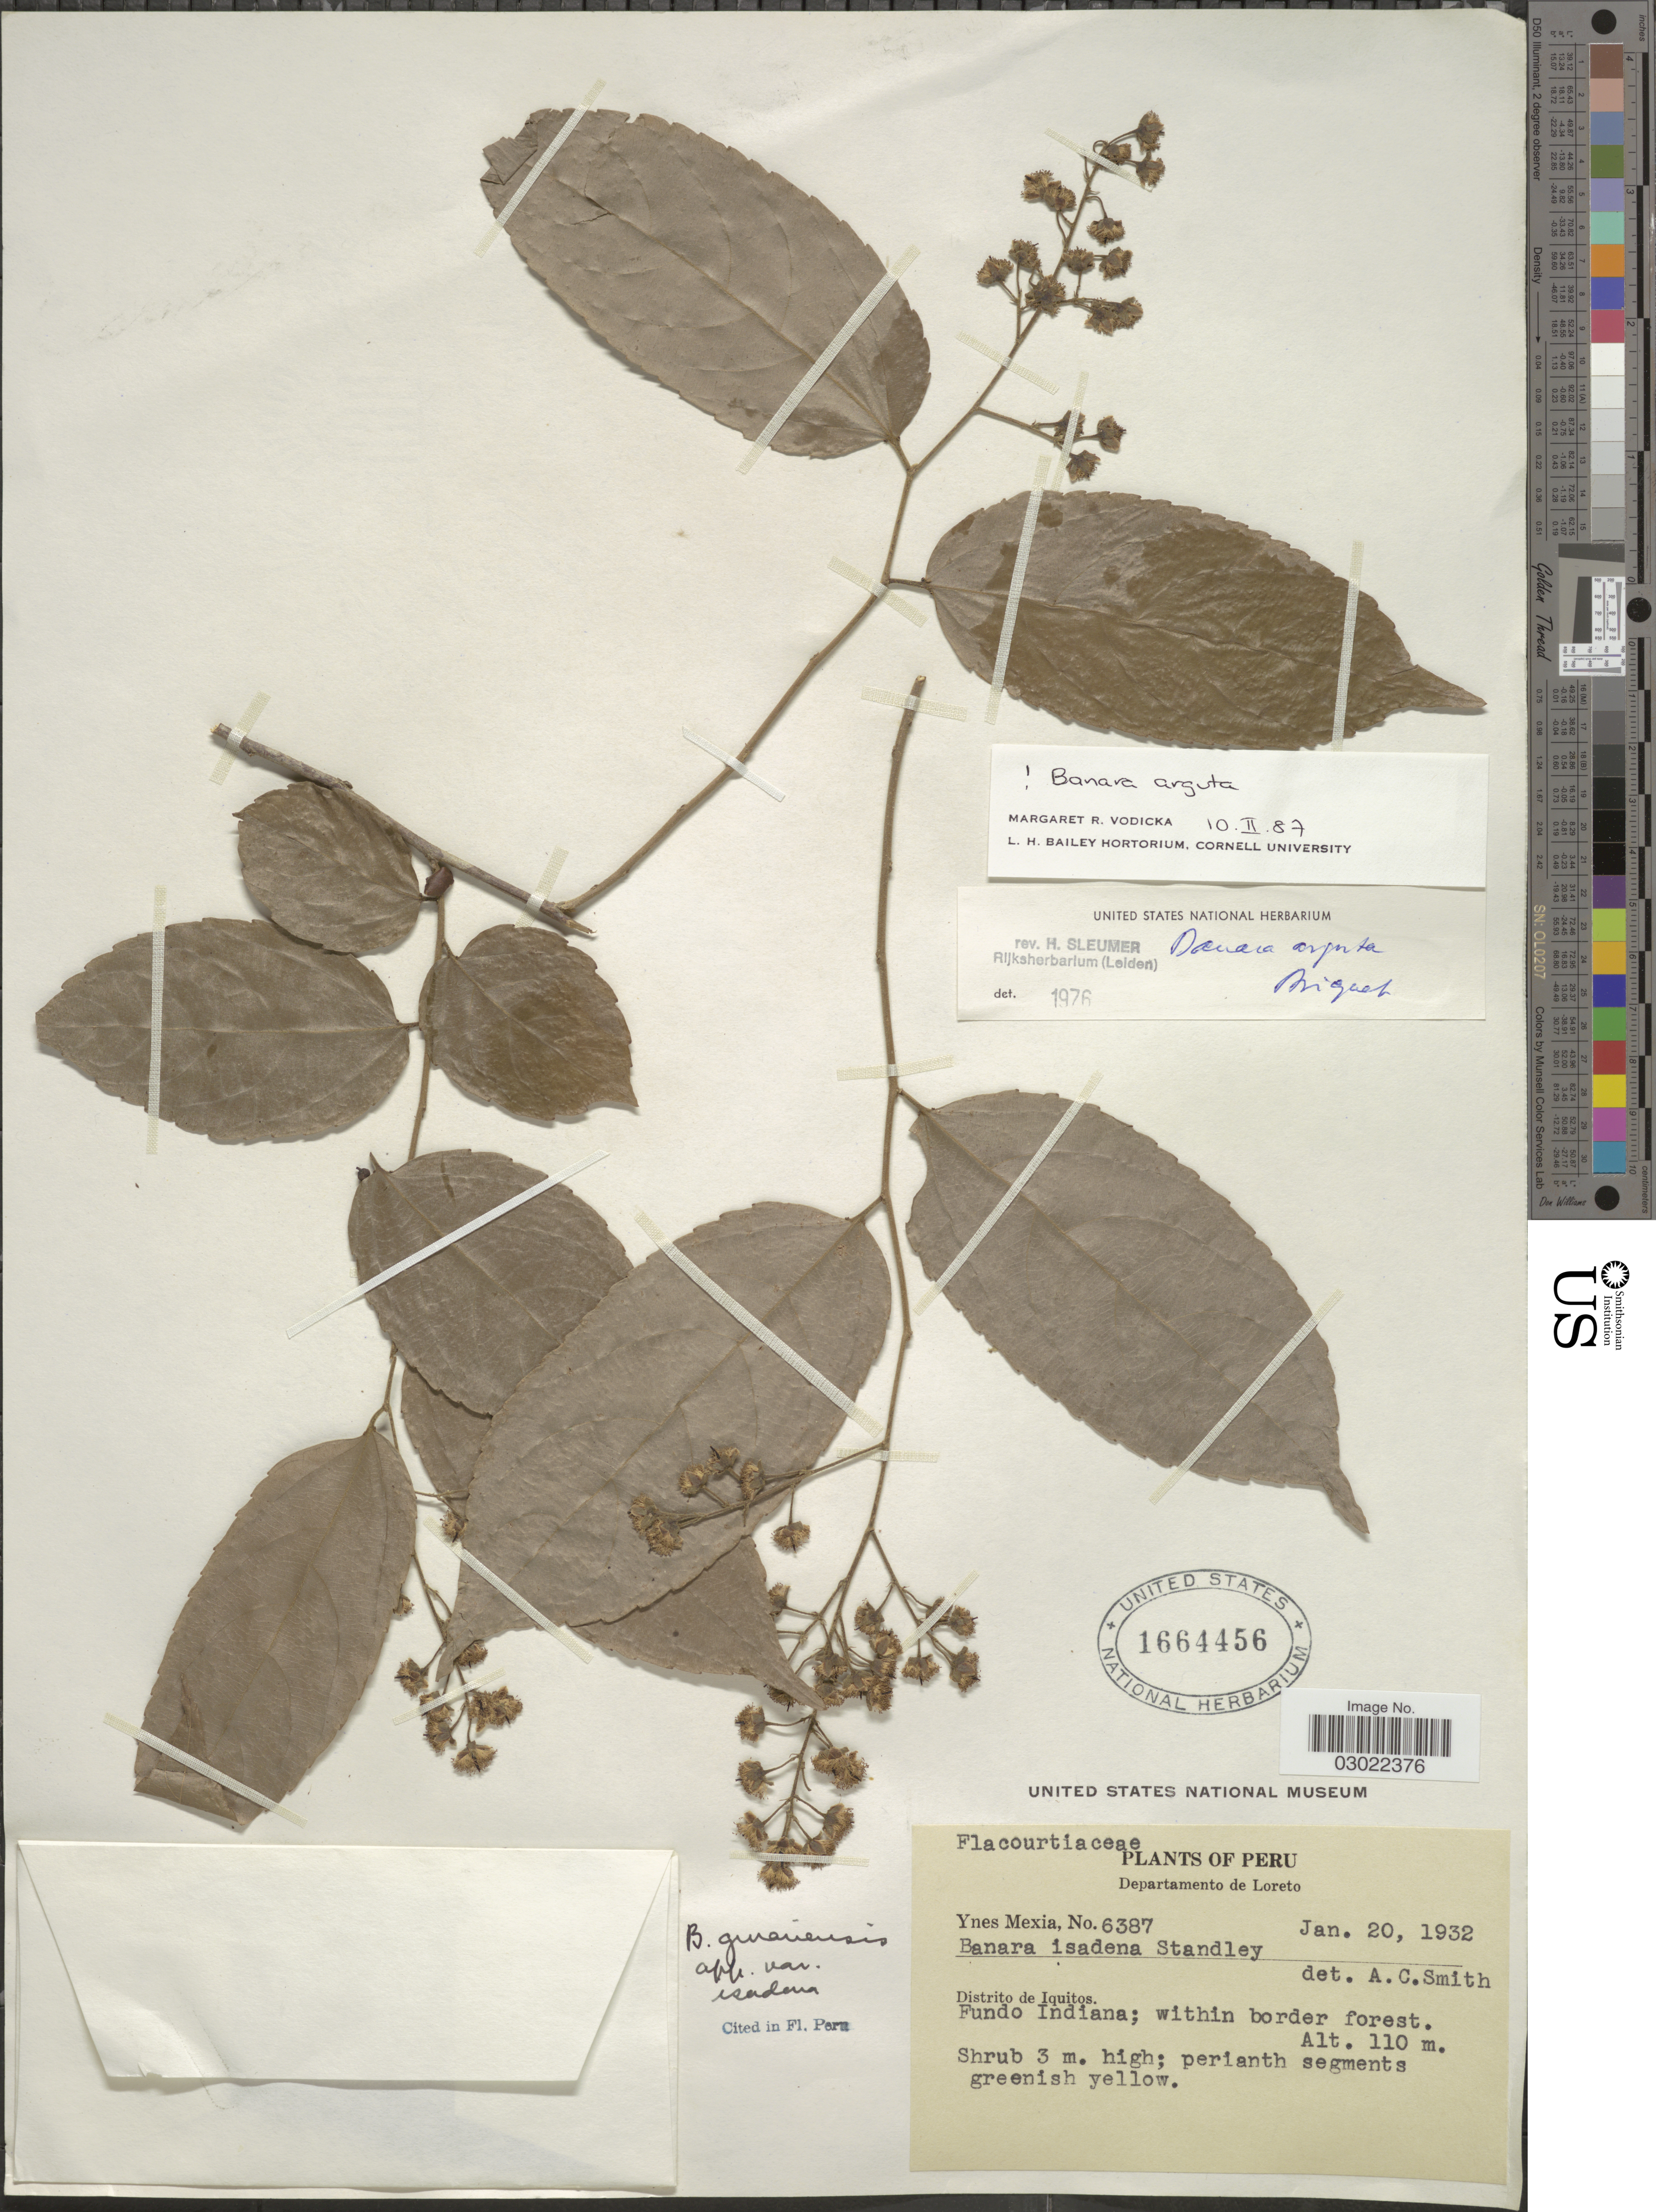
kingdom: Plantae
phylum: Tracheophyta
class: Magnoliopsida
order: Malpighiales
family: Salicaceae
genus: Banara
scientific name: Banara arguta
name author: Briq.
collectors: Y. Mexia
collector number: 6387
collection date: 1932-01-20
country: Peru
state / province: Loreto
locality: Departamento de Loreto. Distrito de Iquitos. Fundo Indiana; within border forest.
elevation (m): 110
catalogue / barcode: US 1664456